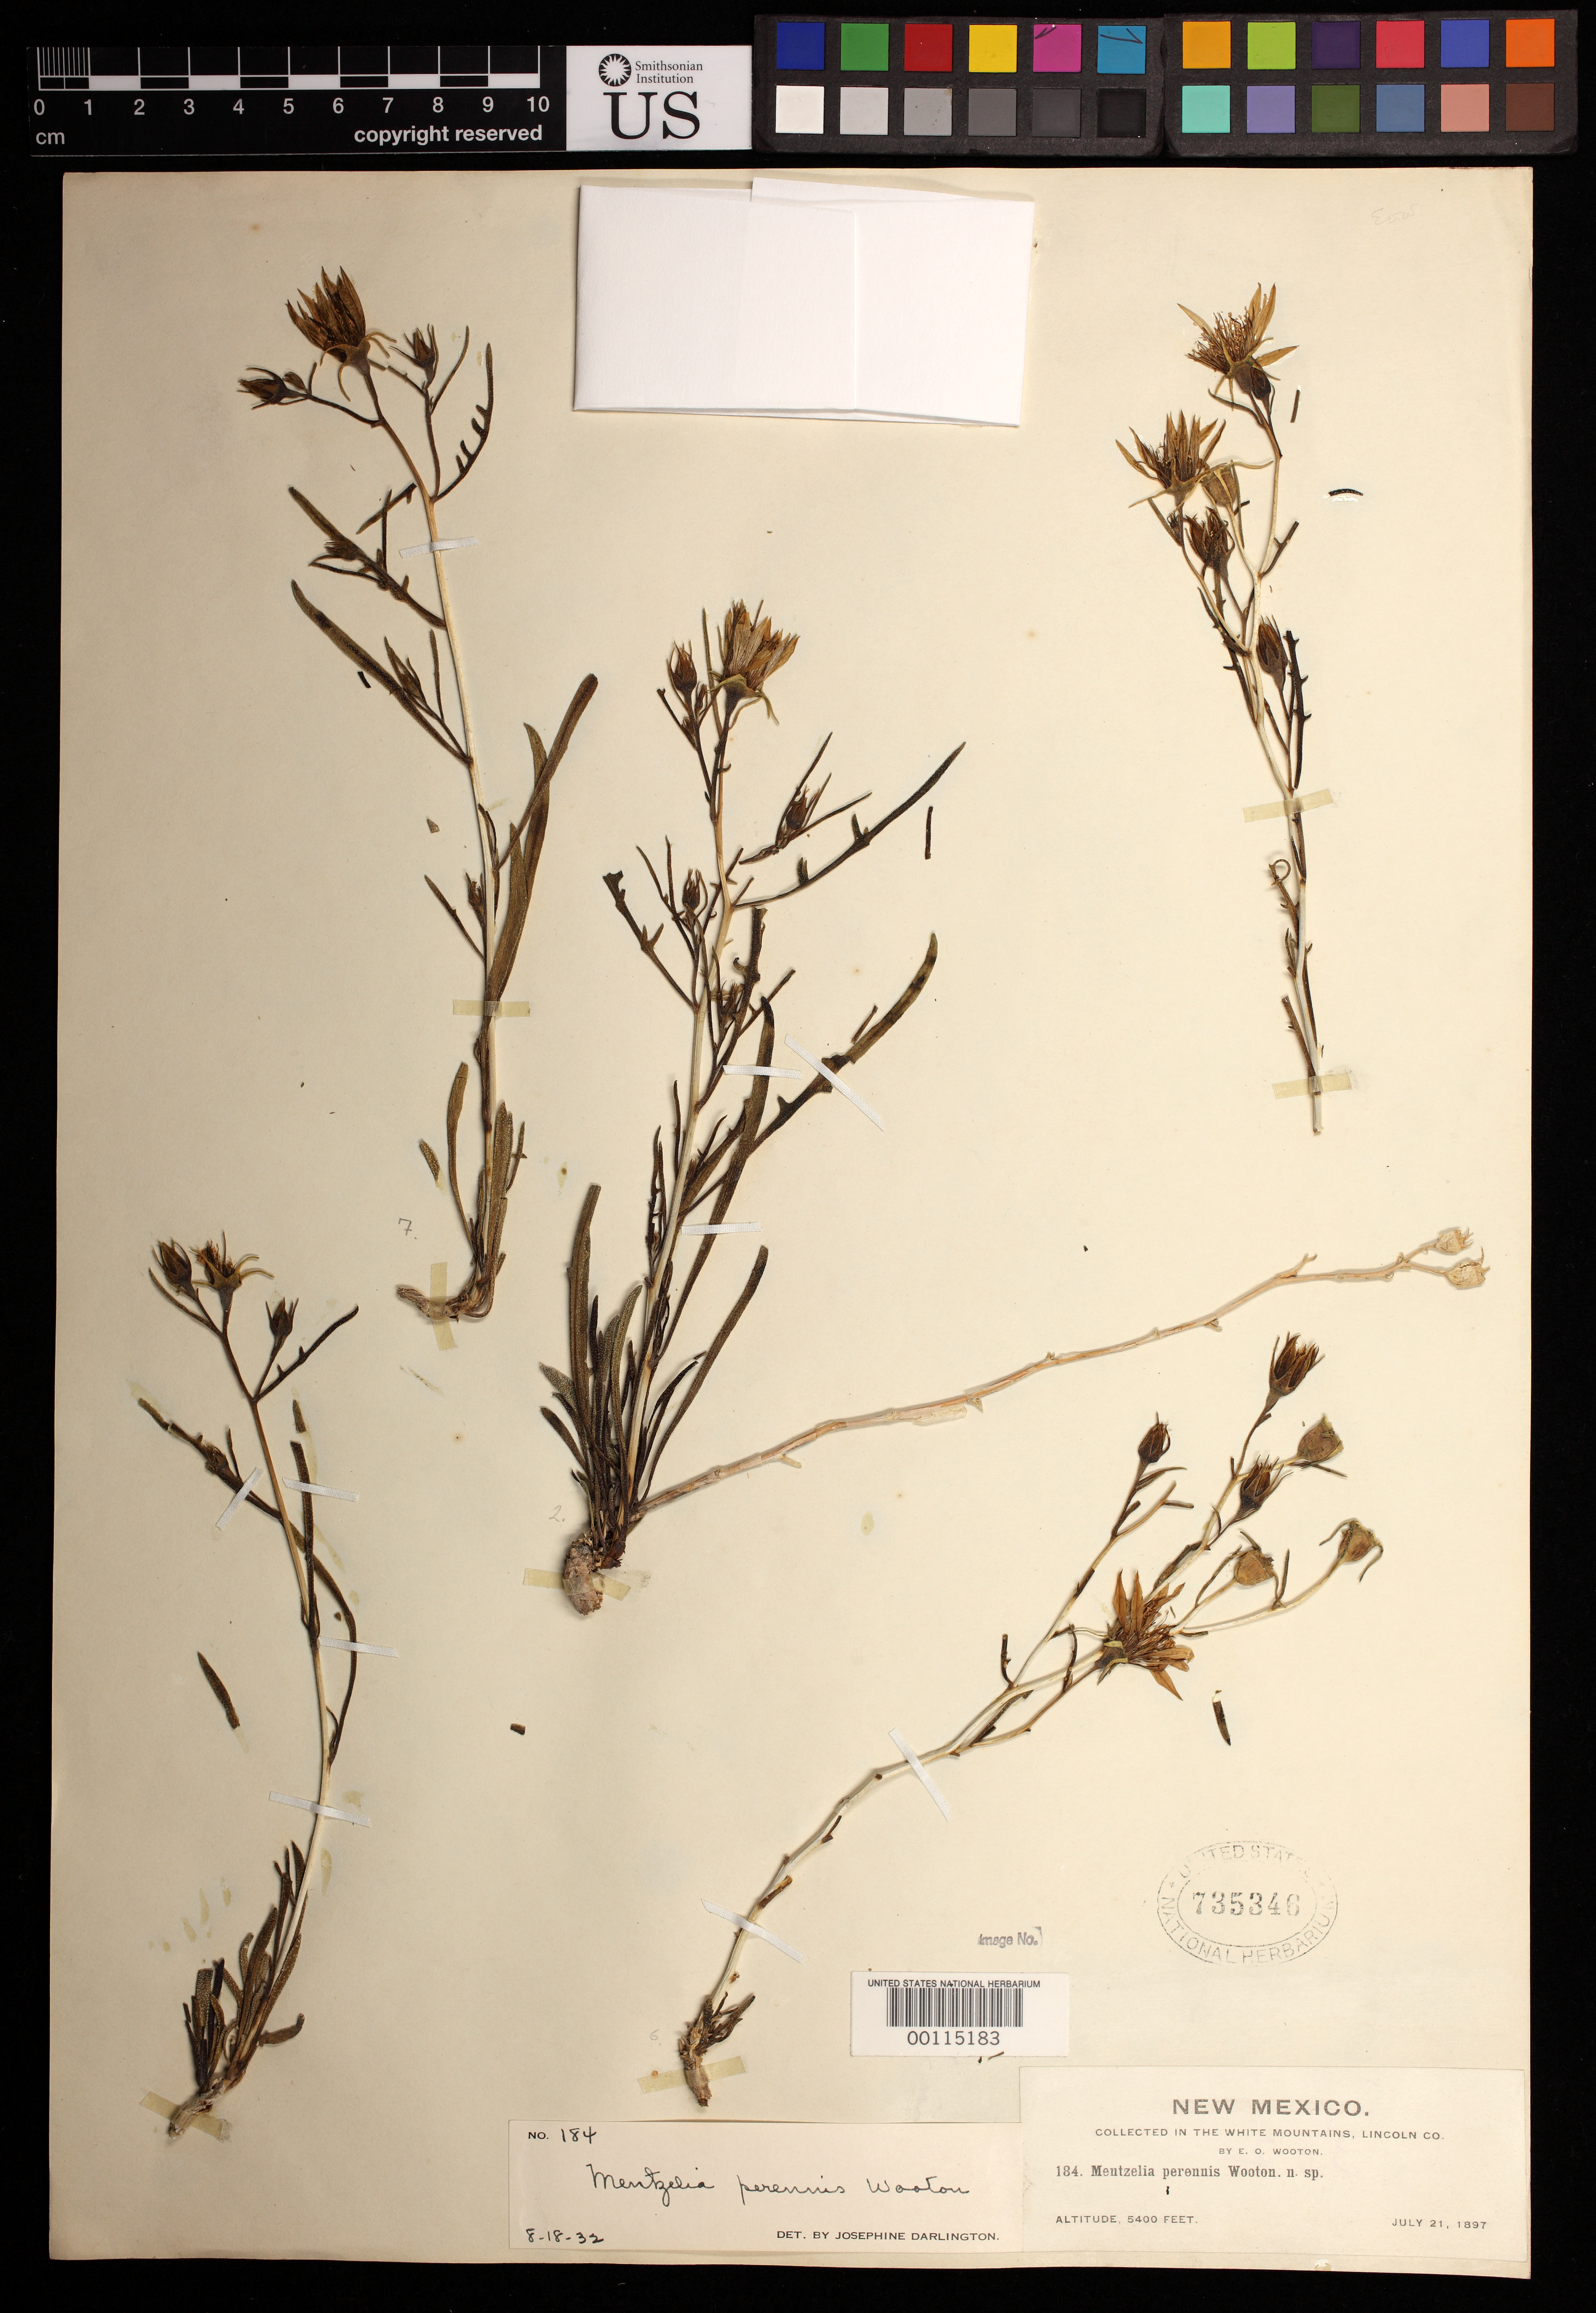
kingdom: Plantae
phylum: Tracheophyta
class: Magnoliopsida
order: Cornales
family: Loasaceae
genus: Mentzelia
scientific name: Mentzelia perennis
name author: Wooton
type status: Type Collection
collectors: E. O. Wooton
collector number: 184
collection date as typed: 21 Jul 1897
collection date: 1897-07-21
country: United States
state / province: New Mexico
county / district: Lincoln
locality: White Mountains.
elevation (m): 1646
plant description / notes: Darlington (1934, Ann. Missouri Bot. Gard. 21:154) cites "type" at US but did not annotate anyof several US sheets of this collection as such; unclear whether any US sheet can be considered the holotype (or lectotype).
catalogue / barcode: US 735346